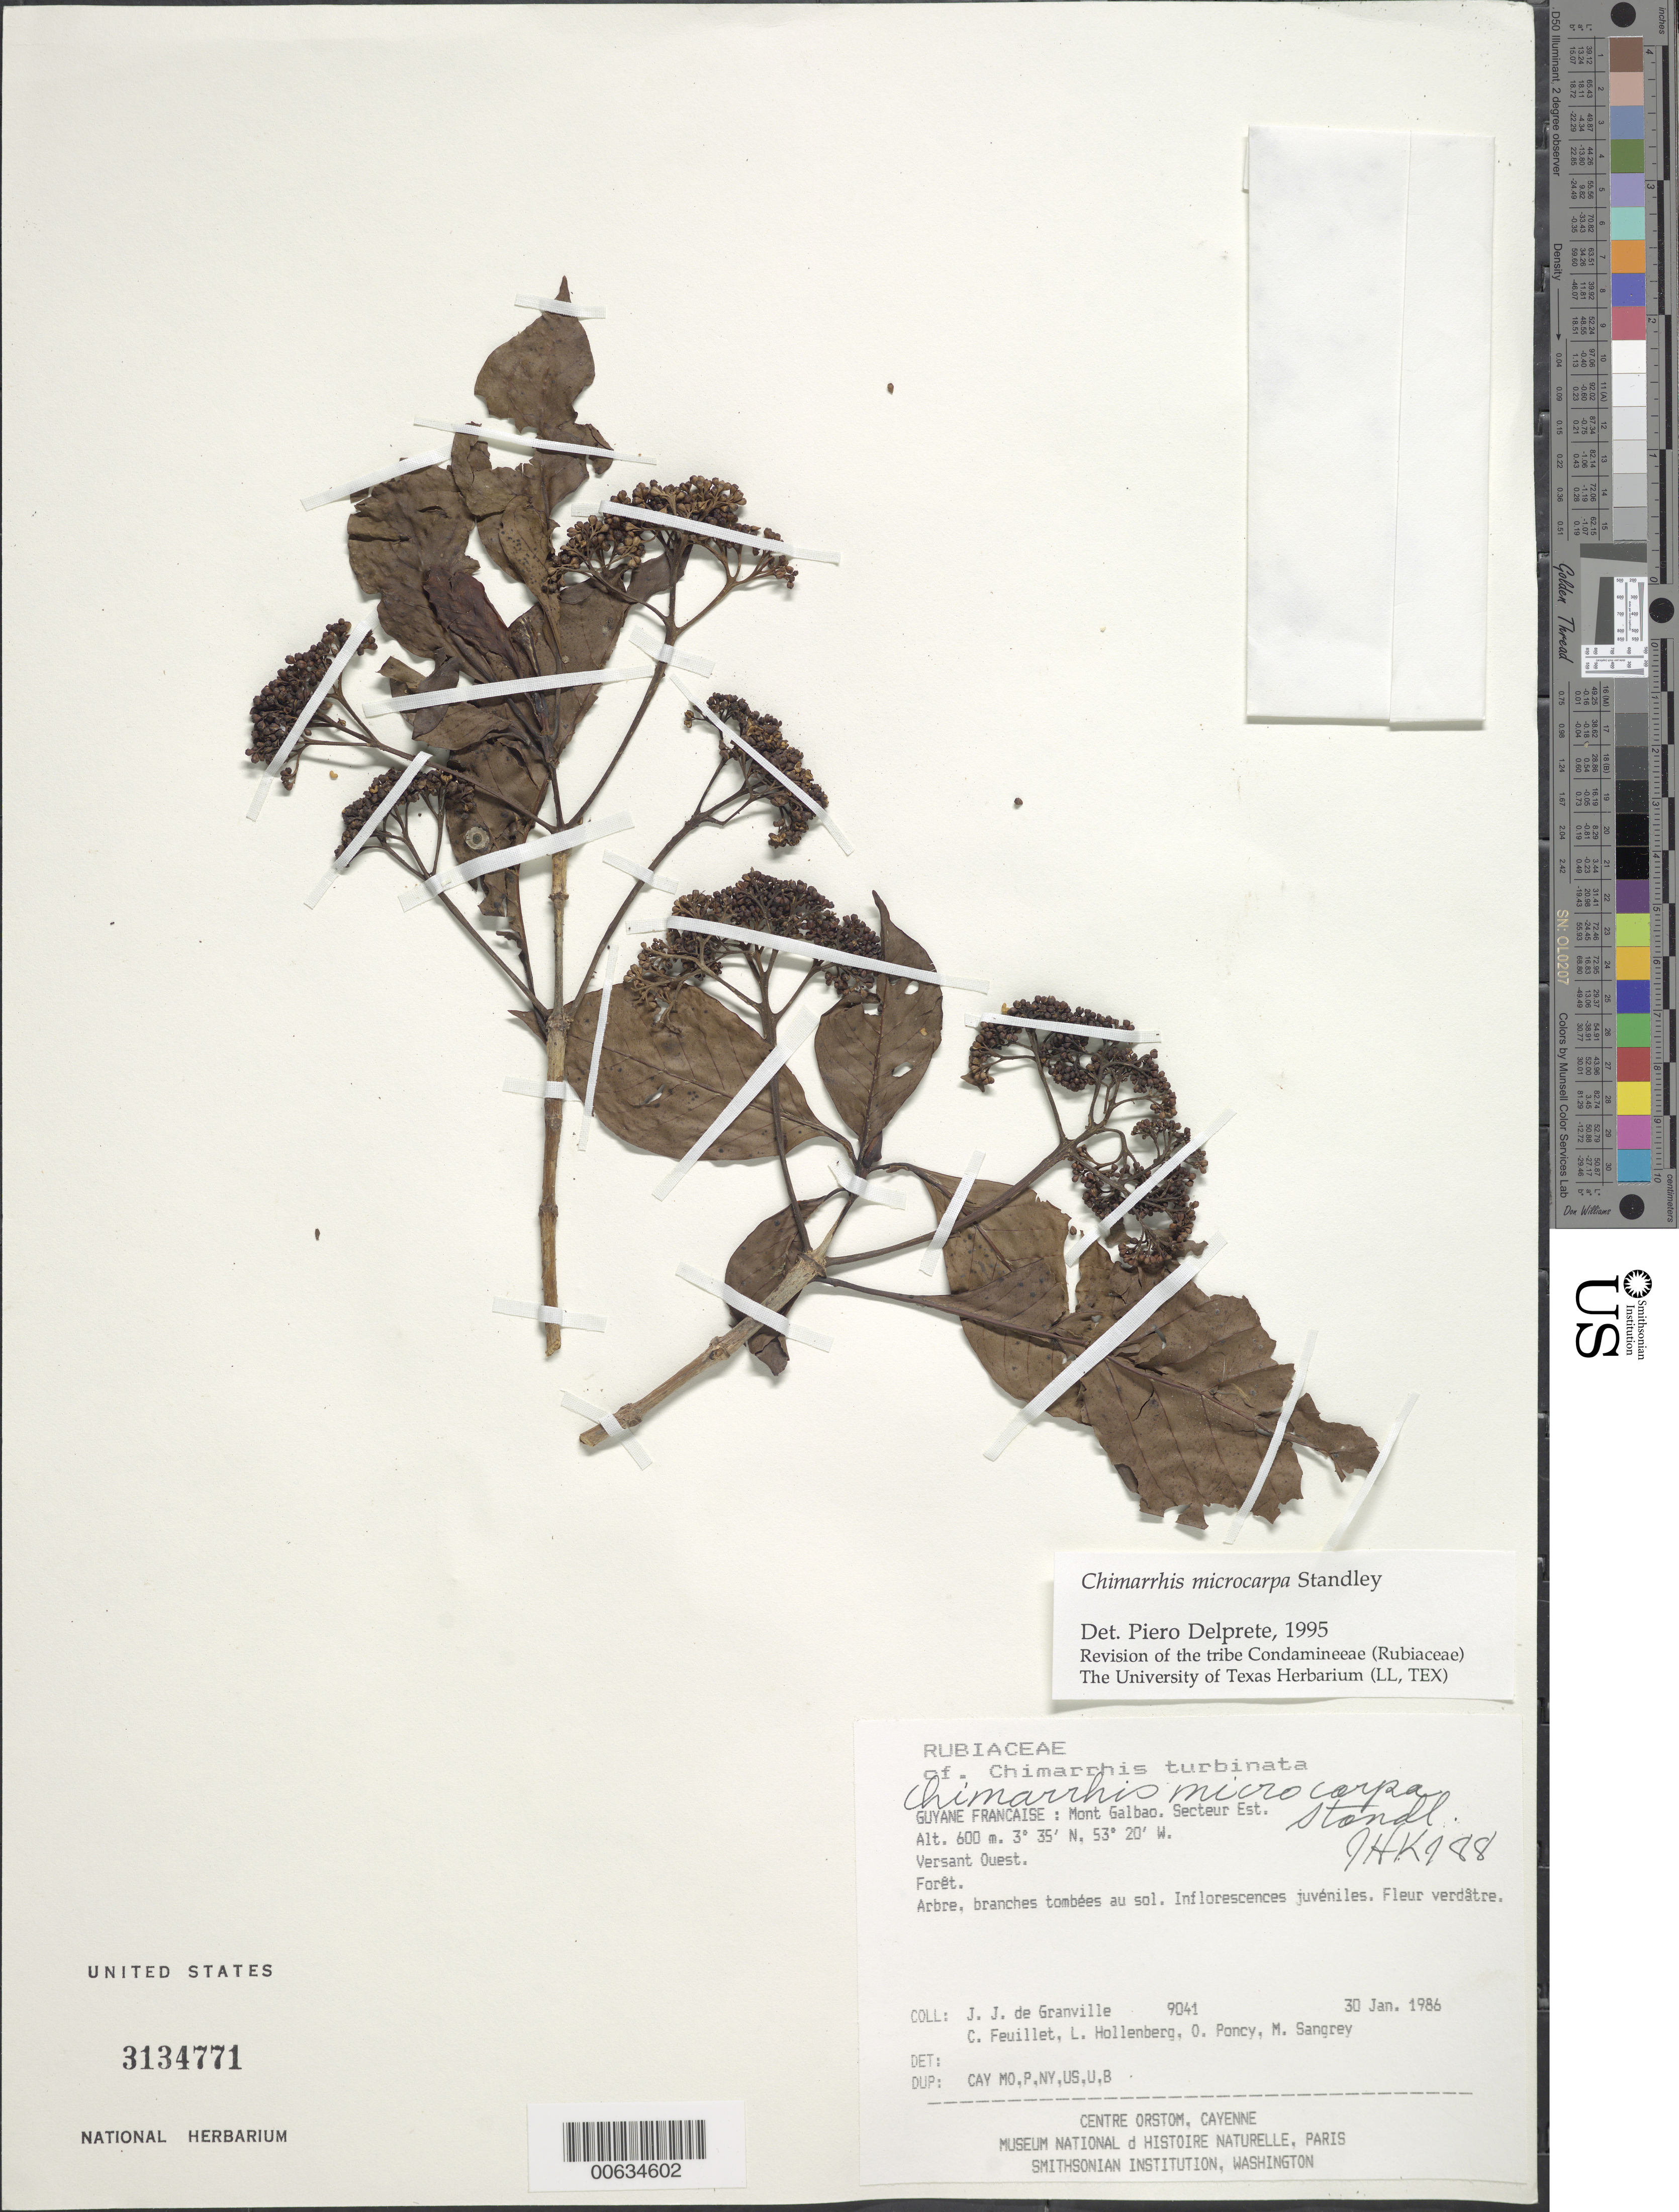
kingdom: Plantae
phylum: Tracheophyta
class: Magnoliopsida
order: Gentianales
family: Rubiaceae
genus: Chimarrhis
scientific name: Chimarrhis microcarpa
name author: Standl.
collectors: J.-J. de Granville, C. Feuillet, L. Hollenberg, O. Poncy & M. Sangrey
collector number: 9041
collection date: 1986-01-30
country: French Guiana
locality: Mont Galbao, Secteur Est.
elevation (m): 600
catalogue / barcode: US 3134771